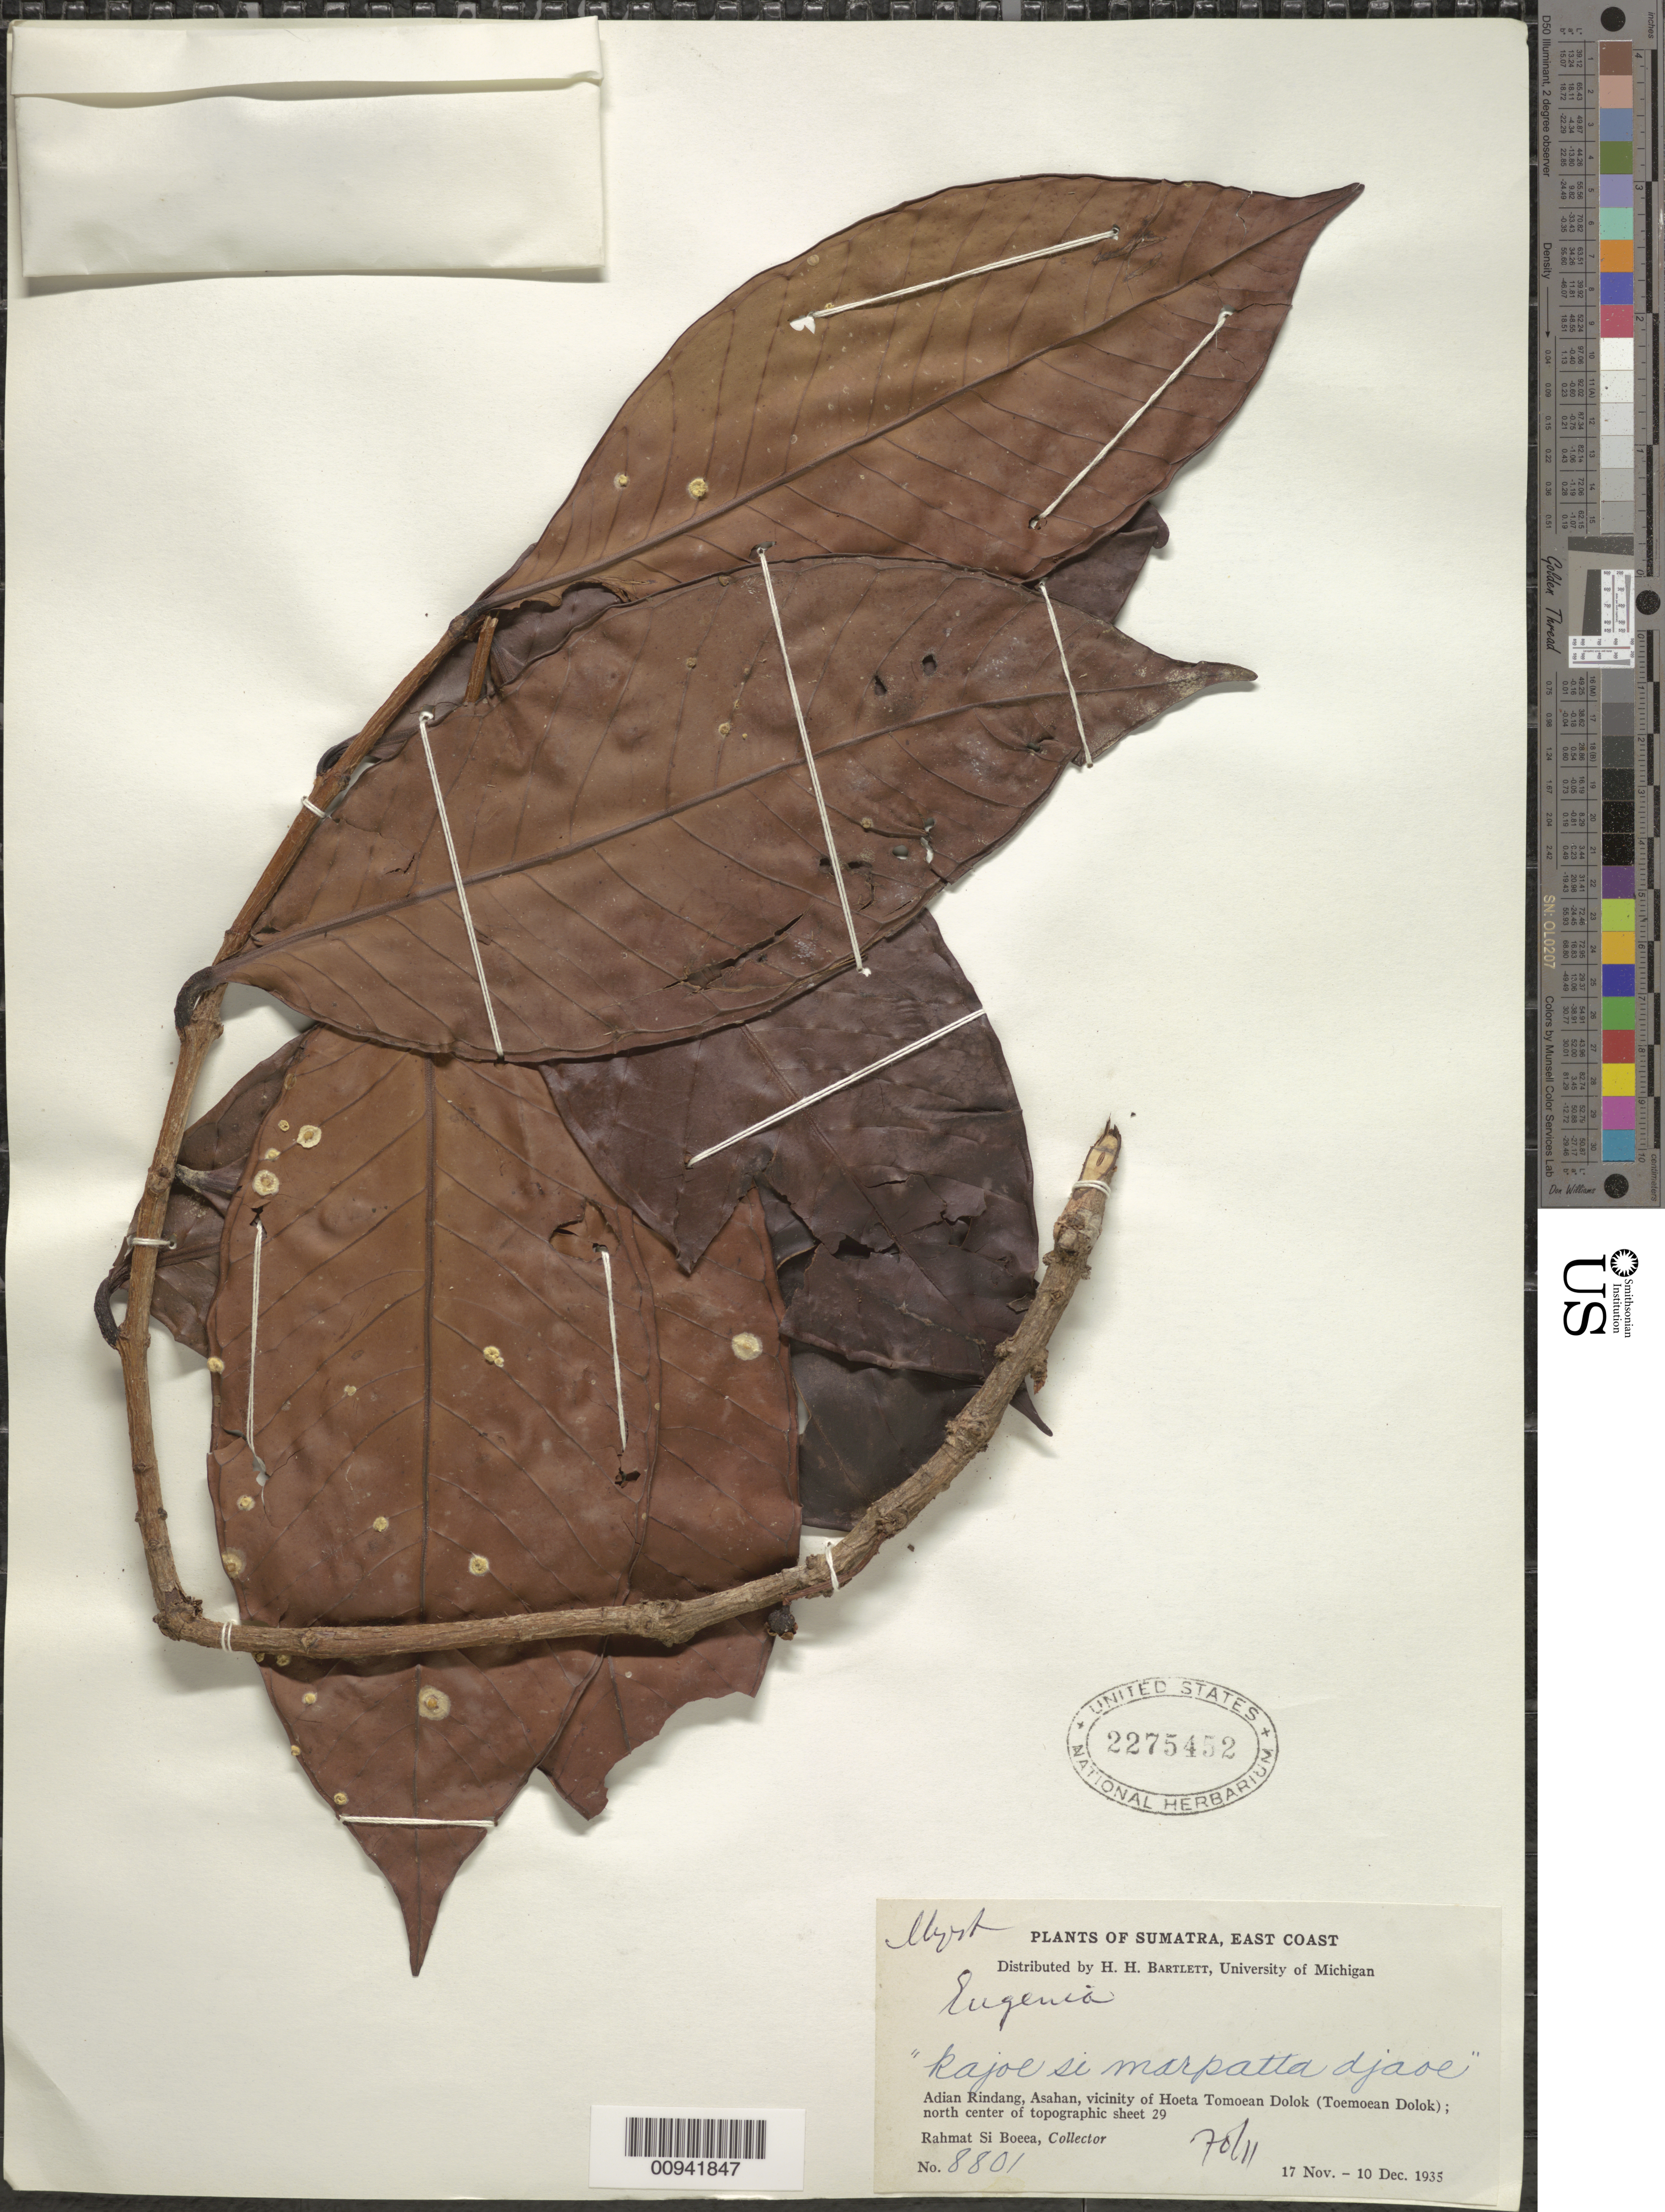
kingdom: Plantae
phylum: Tracheophyta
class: Magnoliopsida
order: Myrtales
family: Myrtaceae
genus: Eugenia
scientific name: Eugenia sp.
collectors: Rahmat Si Boeea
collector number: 8801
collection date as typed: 17 Nov 1935 to 10 Dec 1935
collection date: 1935-11-17/1935-12-10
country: Indonesia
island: Sumatra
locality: East Coast; Adian Rindang, Asahan, vicinity of Hoeta Tomoean Dolok (Toemoean Dolok); north center of topographic sheet 29.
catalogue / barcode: US 2275452